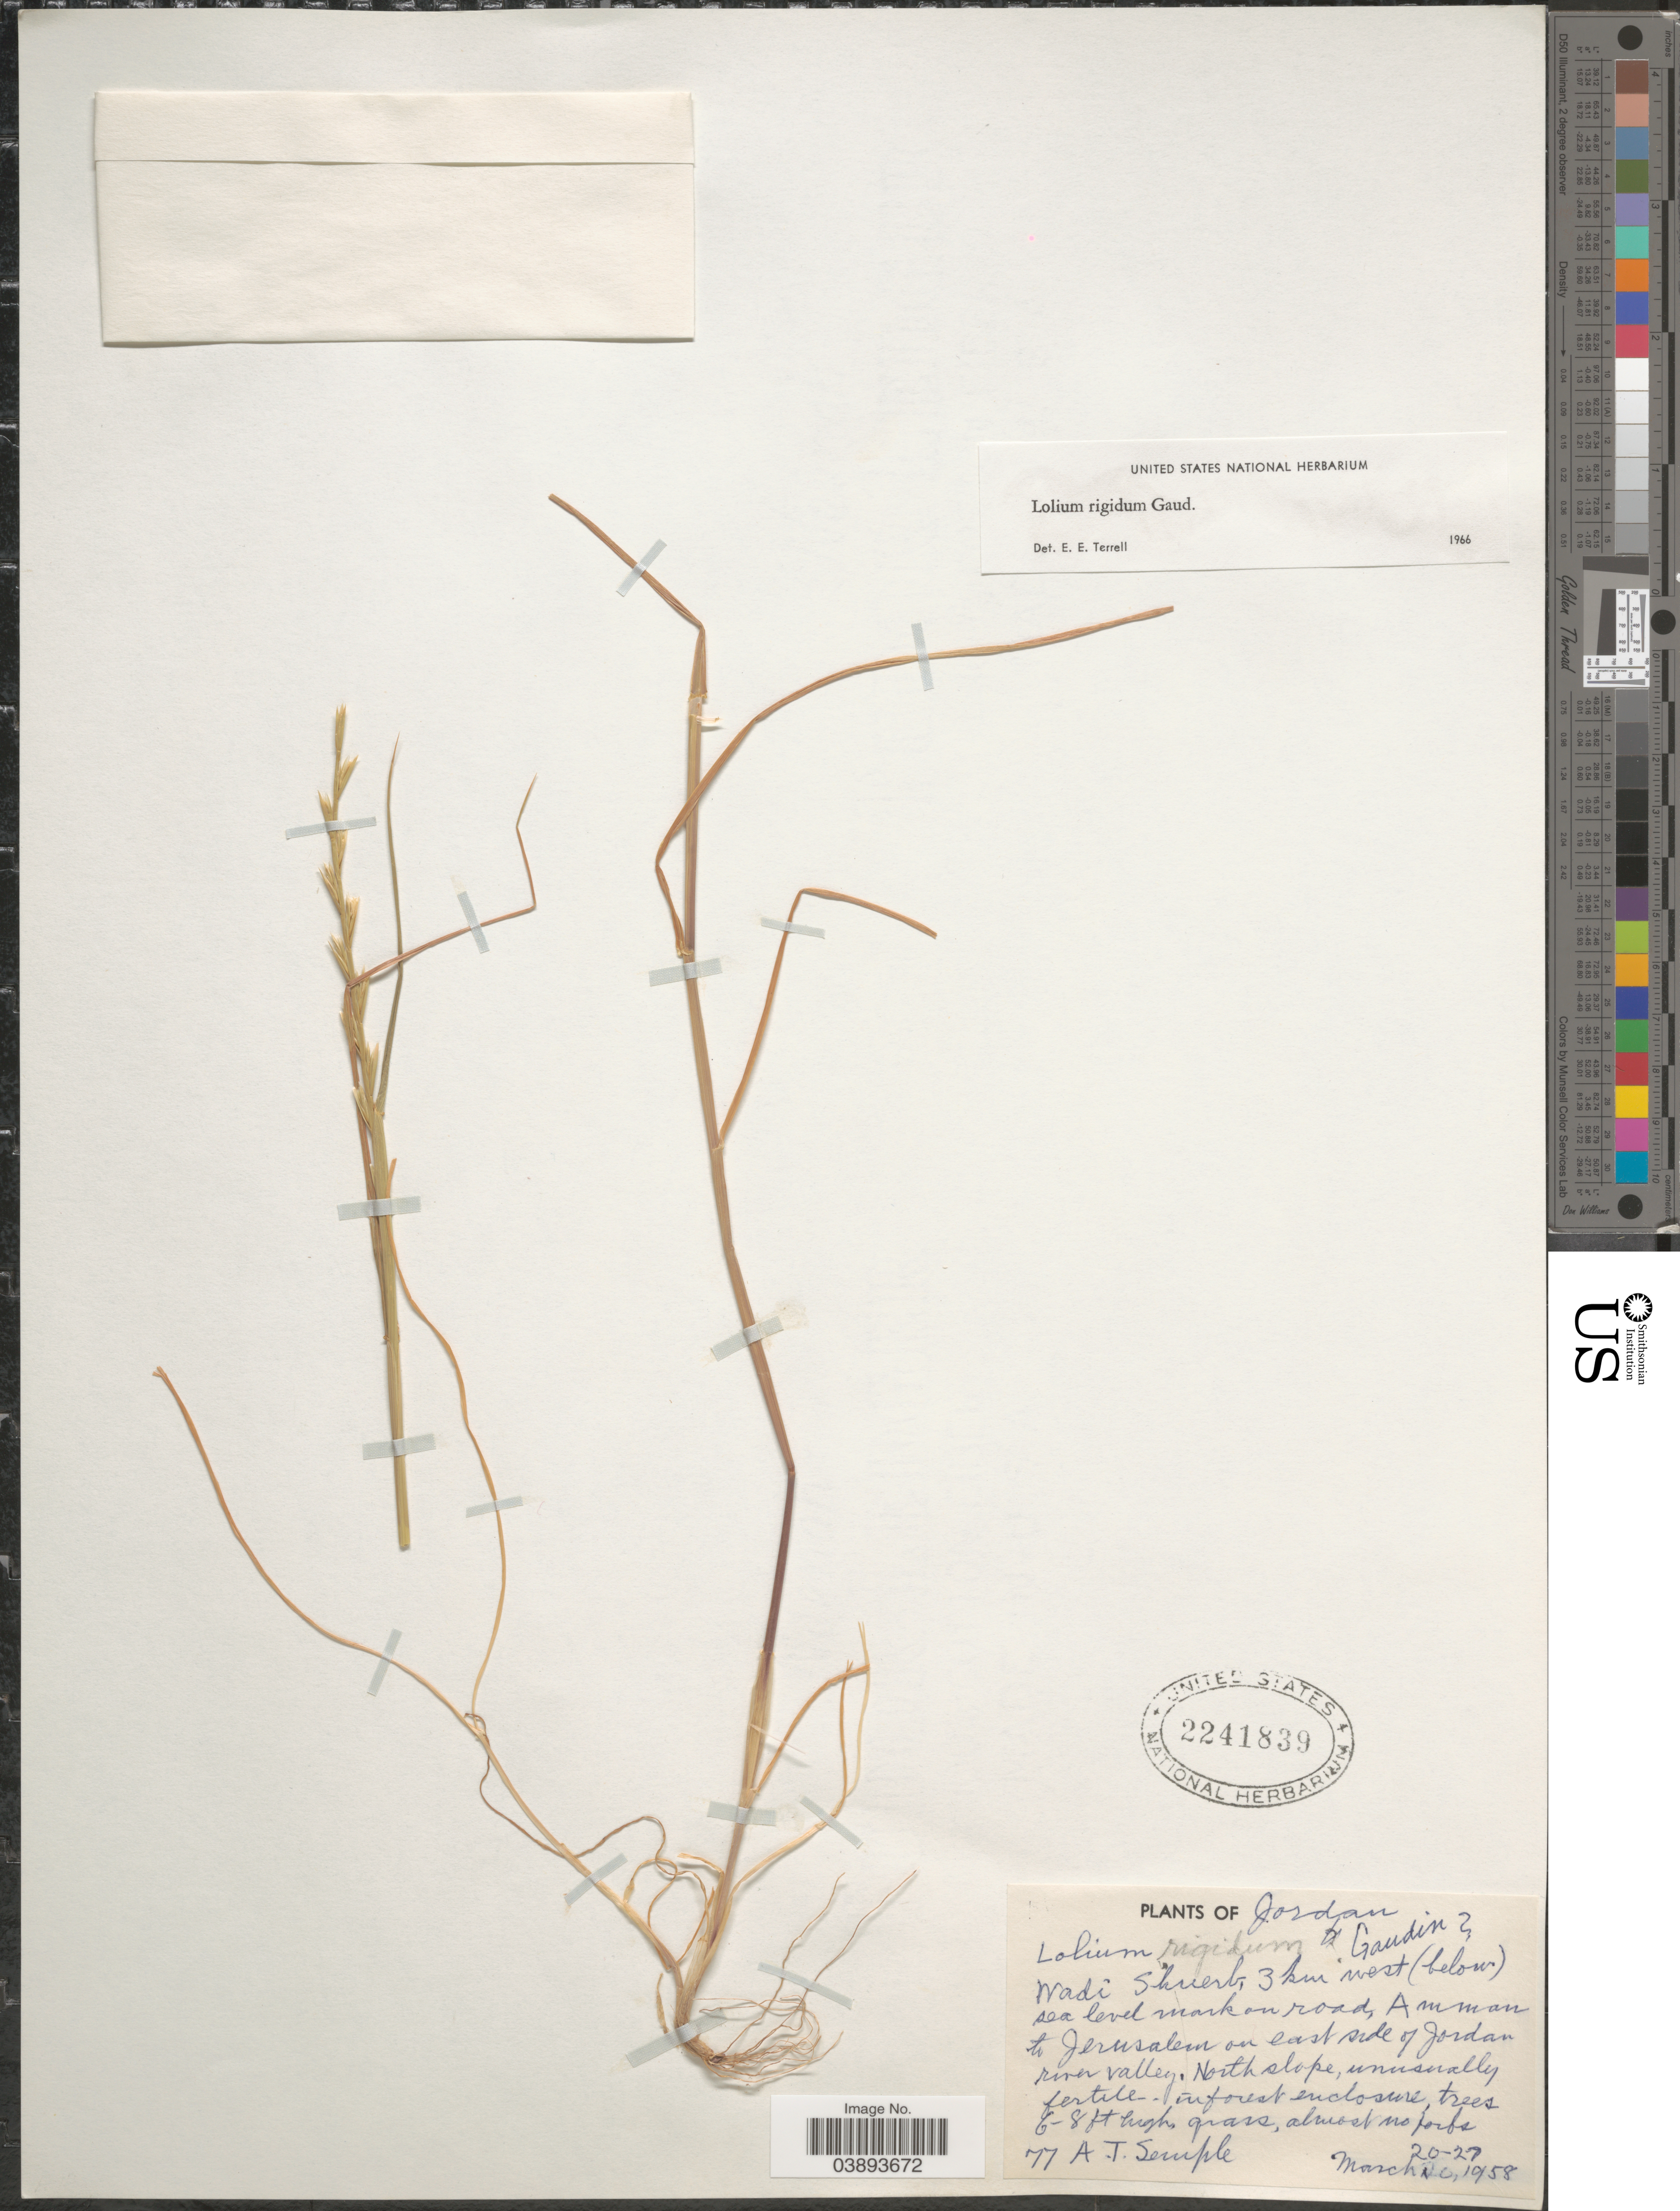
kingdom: Plantae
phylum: Tracheophyta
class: Liliopsida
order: Poales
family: Poaceae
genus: Lolium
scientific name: Lolium rigidum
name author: Gaudin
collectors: A. Semple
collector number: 77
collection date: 1958-03-20/1958-03-27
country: Jordan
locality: Wadi Shueib, 3 km west (below) sea level mark on road, Amman to Jerusalem on east side of Jordan river valley. North slope.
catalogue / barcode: US 2241839